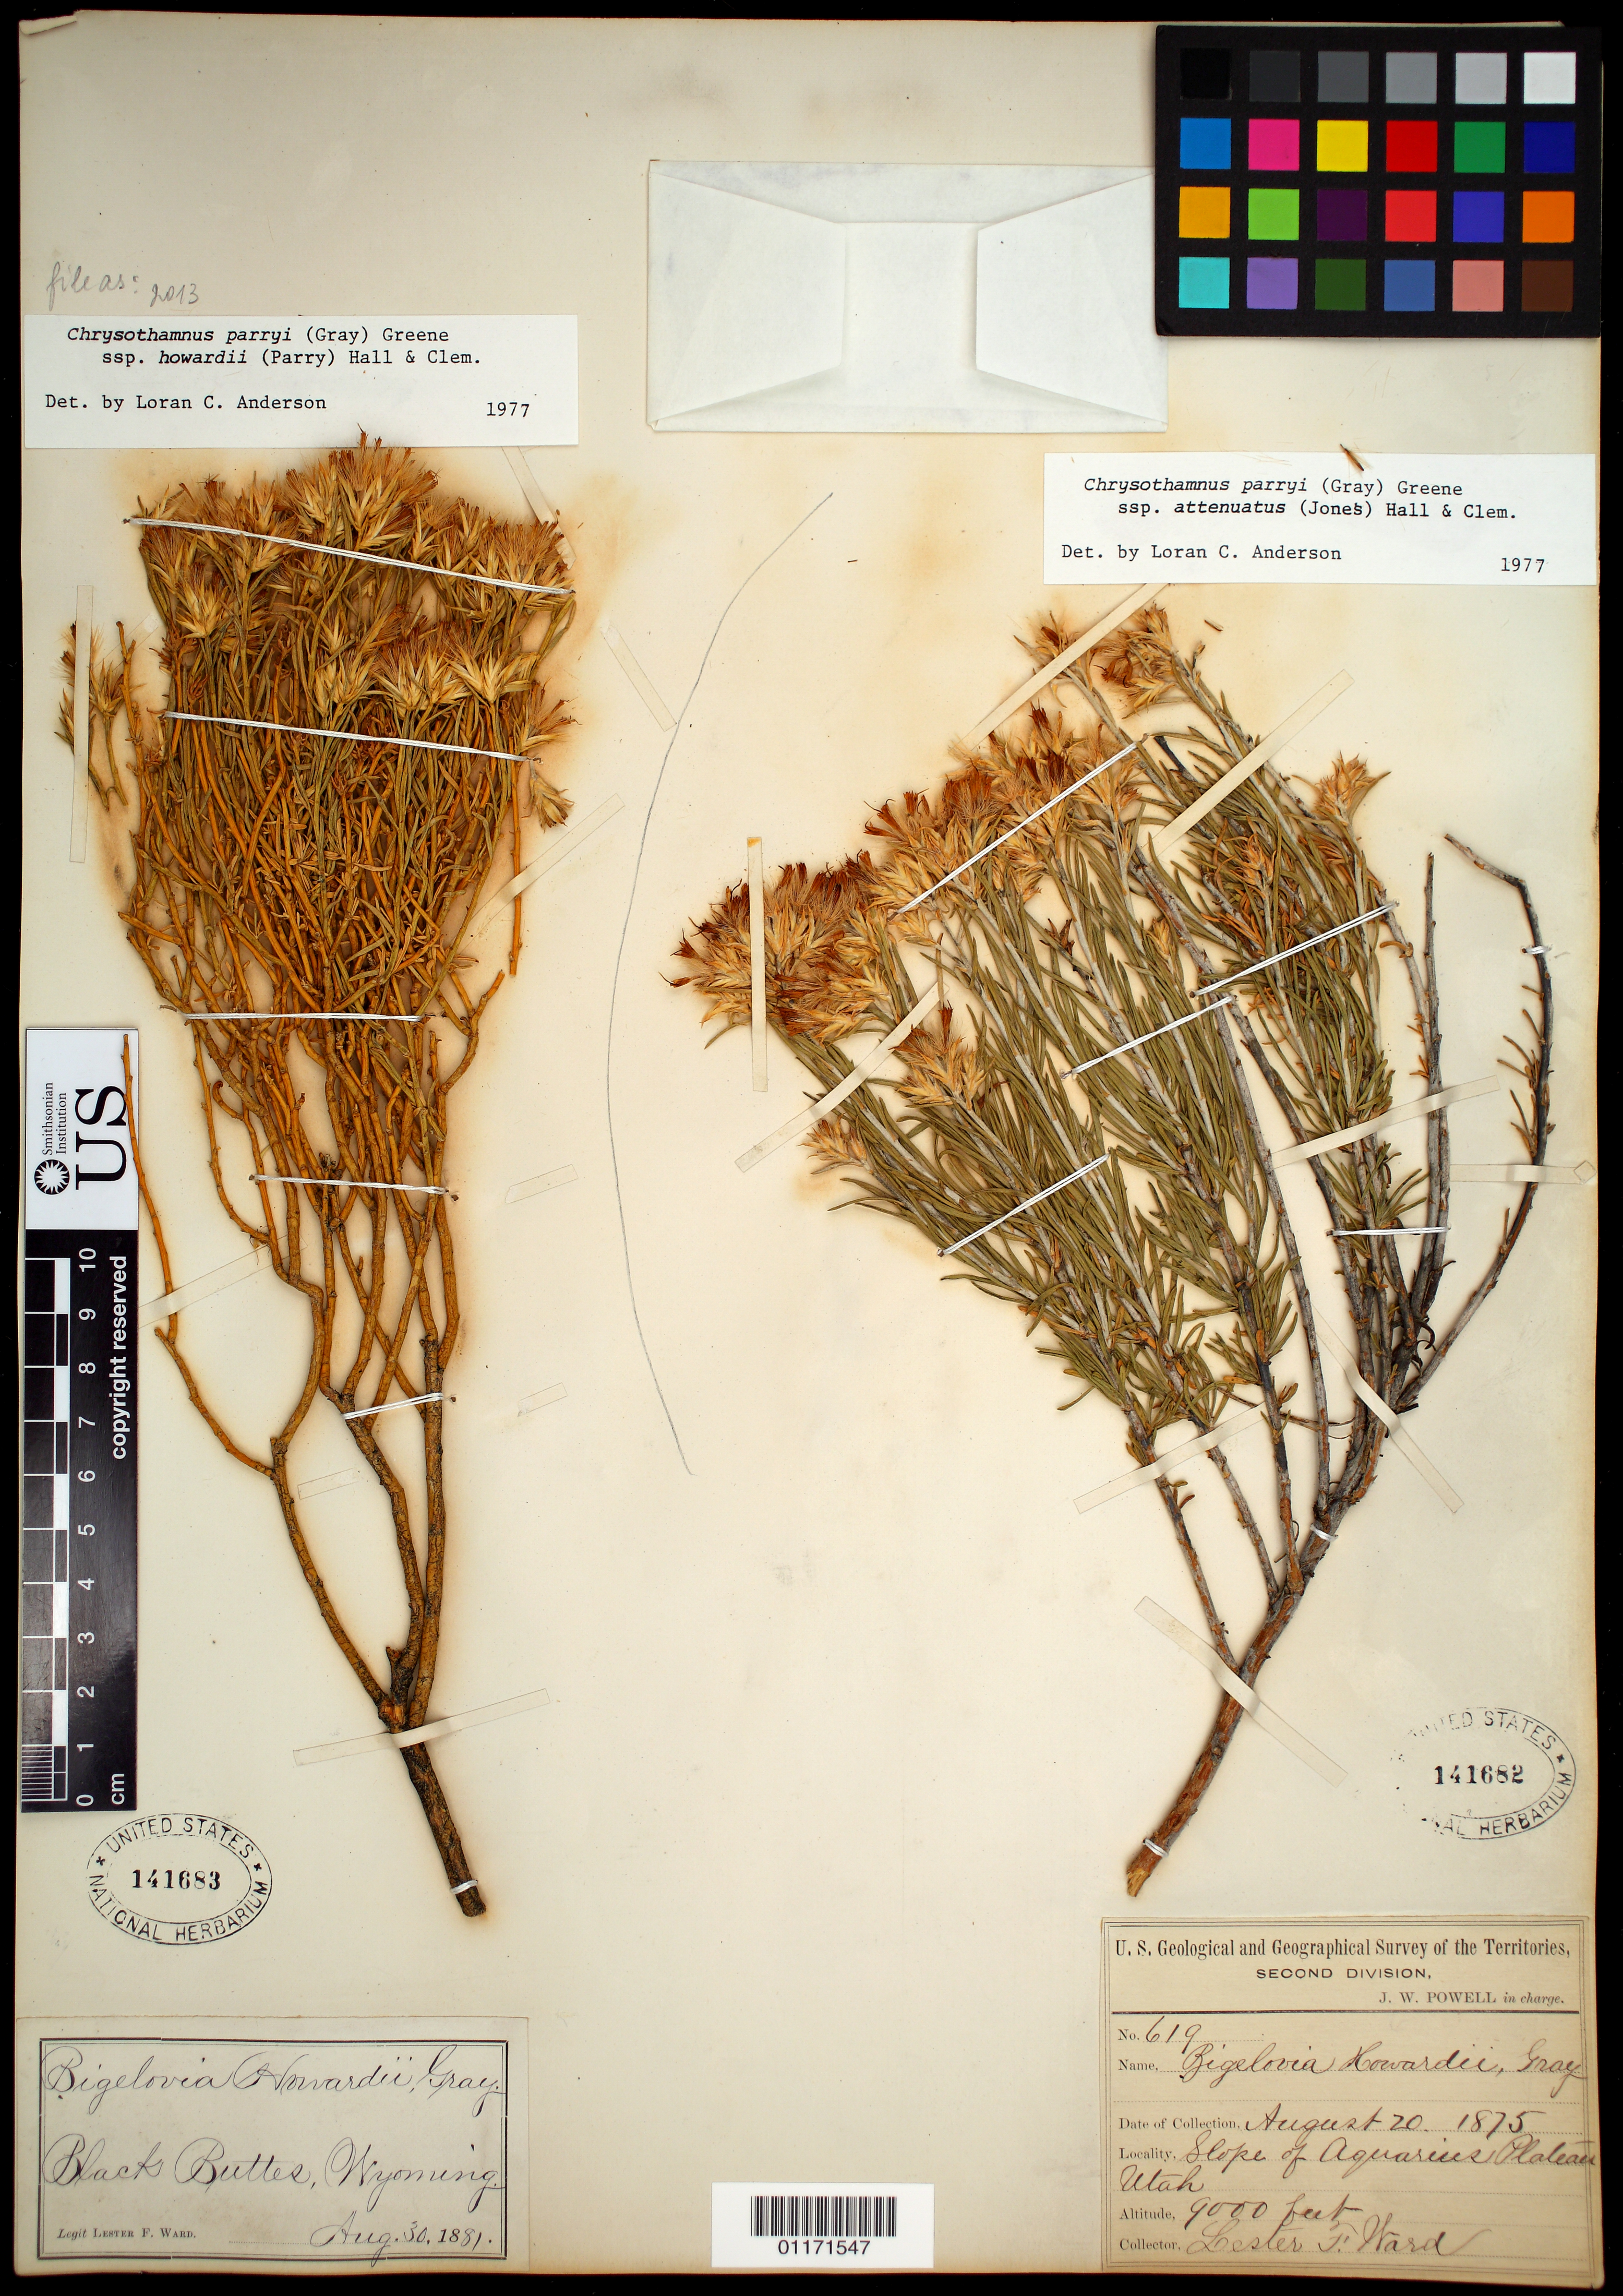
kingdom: Plantae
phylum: Tracheophyta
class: Magnoliopsida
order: Asterales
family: Asteraceae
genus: Ericameria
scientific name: Ericameria parryi var. howardii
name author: (A. Gray) G.L. Nesom & G.I. Baird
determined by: Urbatsch, Lowell E., Curator (LSU), Louisiana State University (UNITED STATES)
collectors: L. F. Ward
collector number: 619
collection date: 1875-08-20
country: United States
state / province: Utah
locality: Slope of Aquarius Plateau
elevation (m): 2743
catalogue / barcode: US 141682